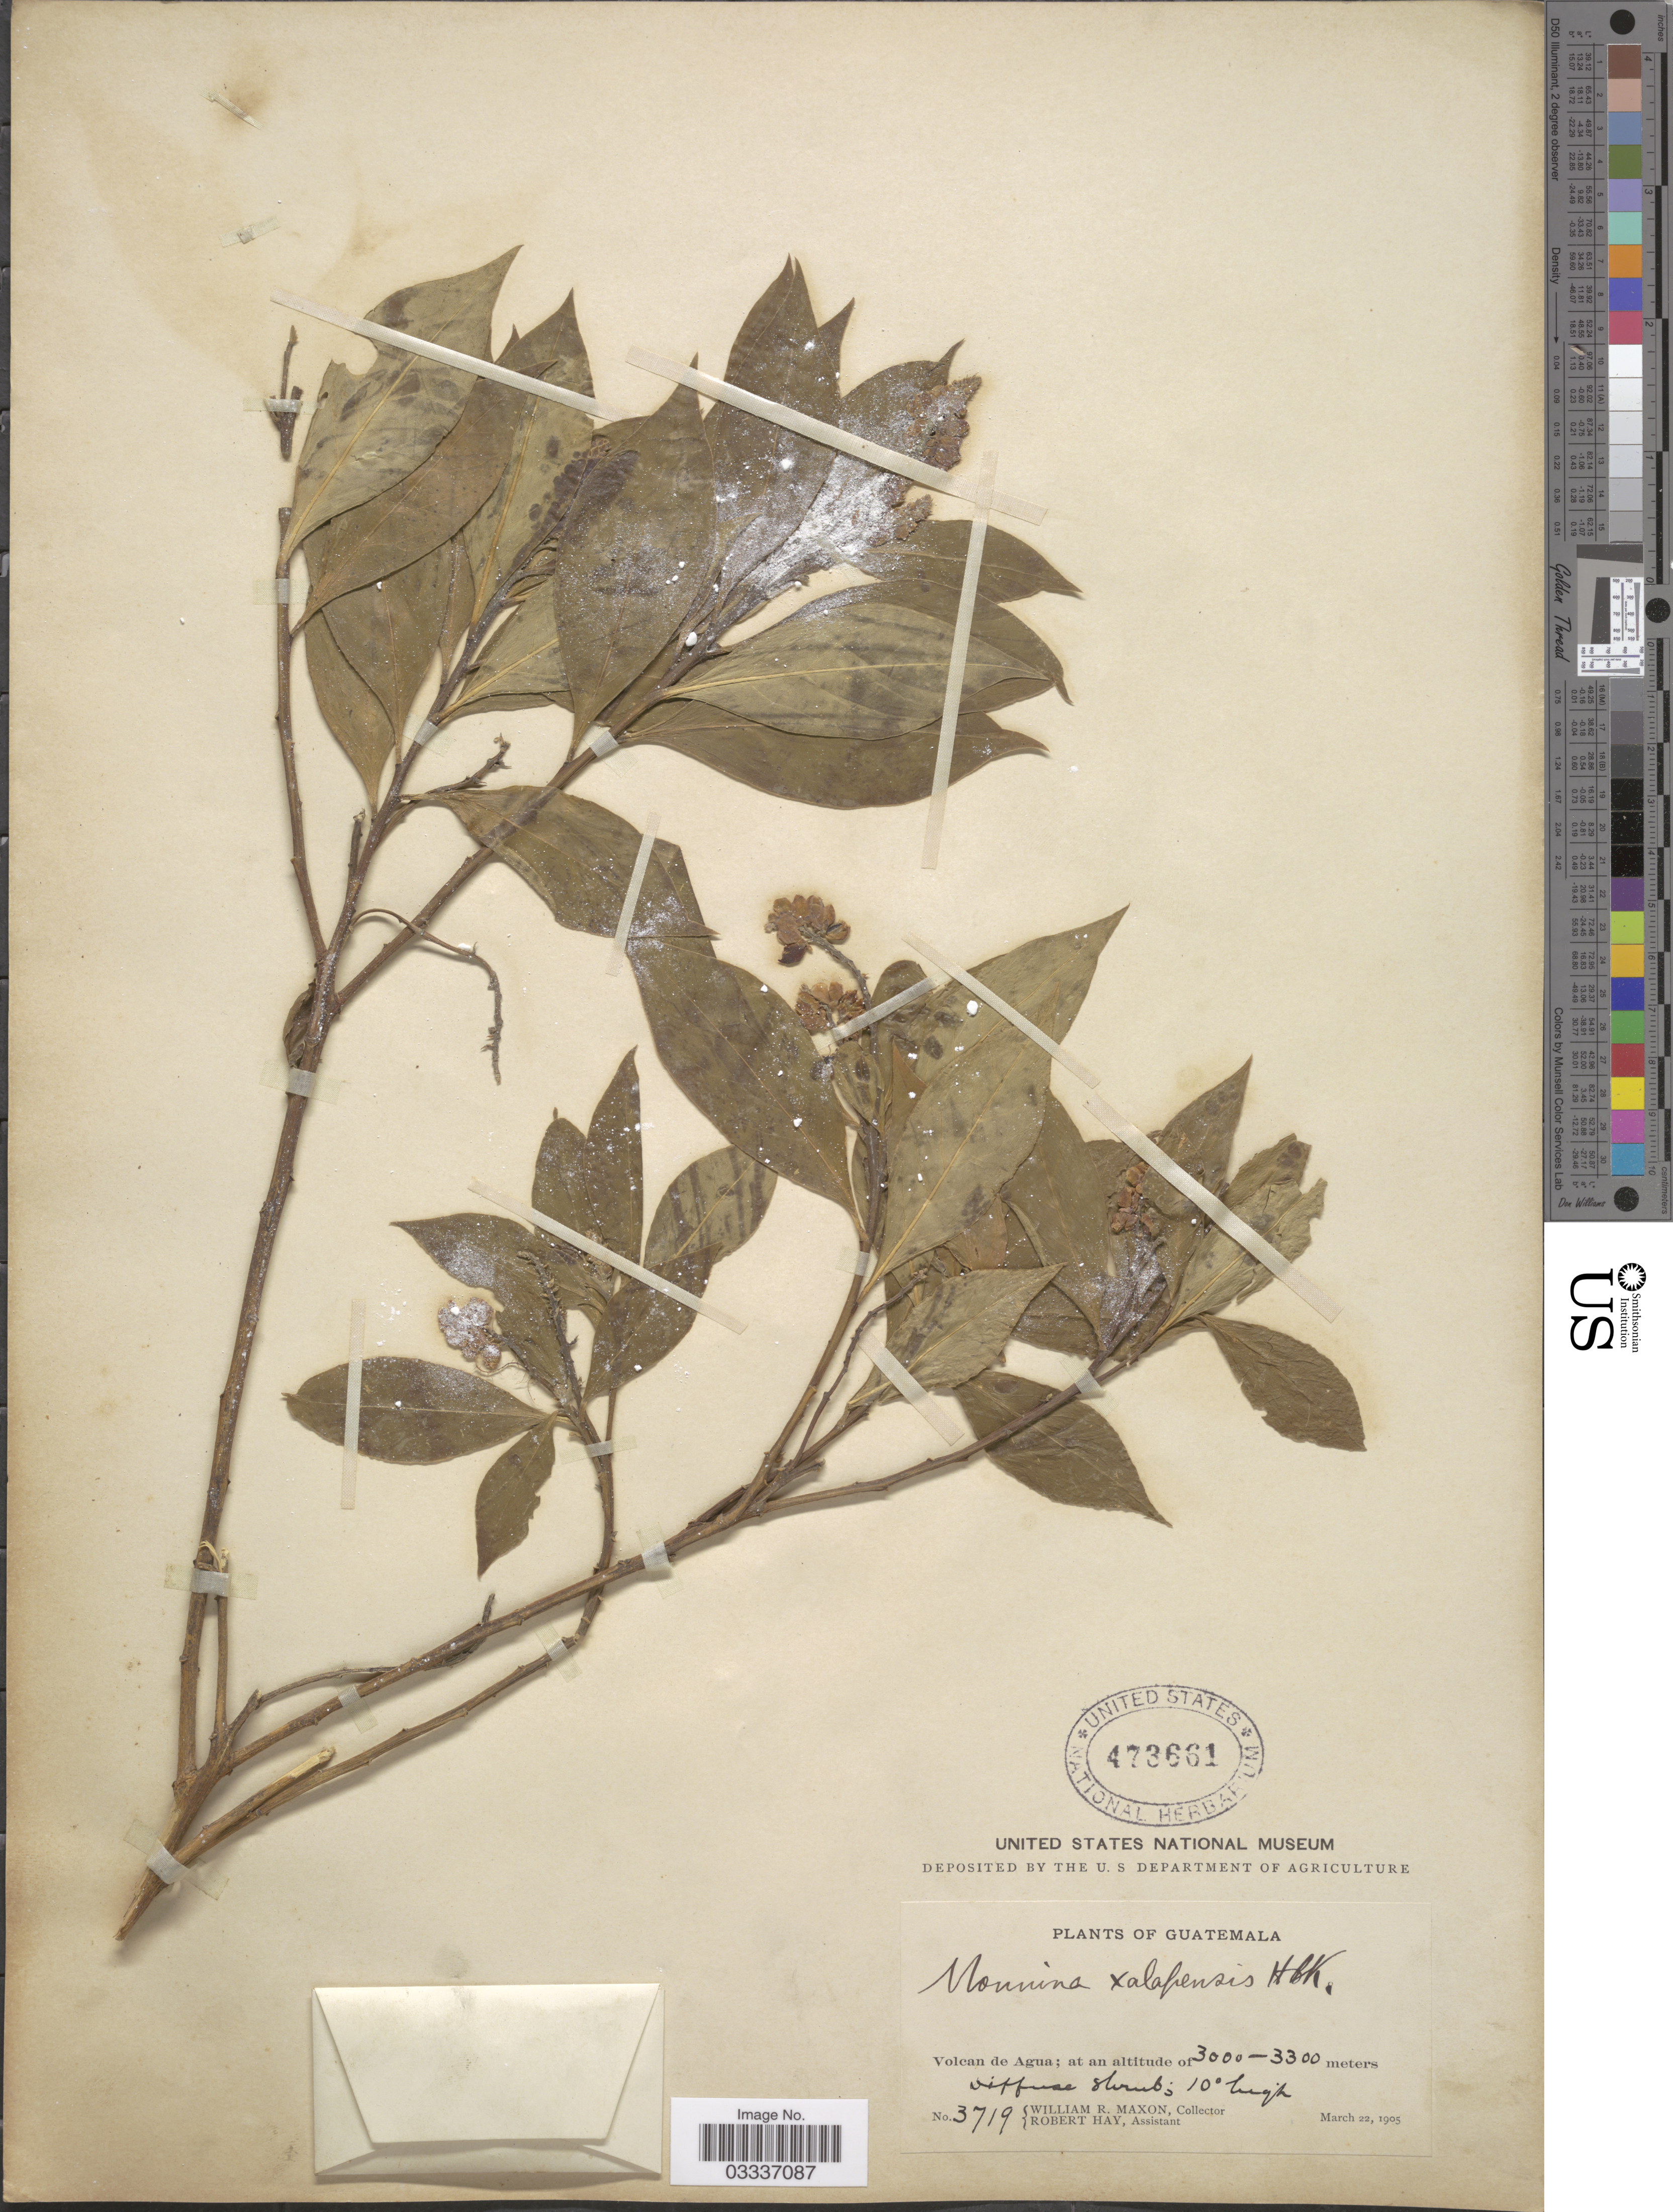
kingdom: Plantae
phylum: Tracheophyta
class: Magnoliopsida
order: Fabales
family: Polygalaceae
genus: Monnina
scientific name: Monnina xalapensis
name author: Kunth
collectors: W. R. Maxon & R. Hay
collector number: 3719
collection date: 1905-03-22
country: Guatemala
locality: Volcan de Agua.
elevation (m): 3000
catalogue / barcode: US 473661